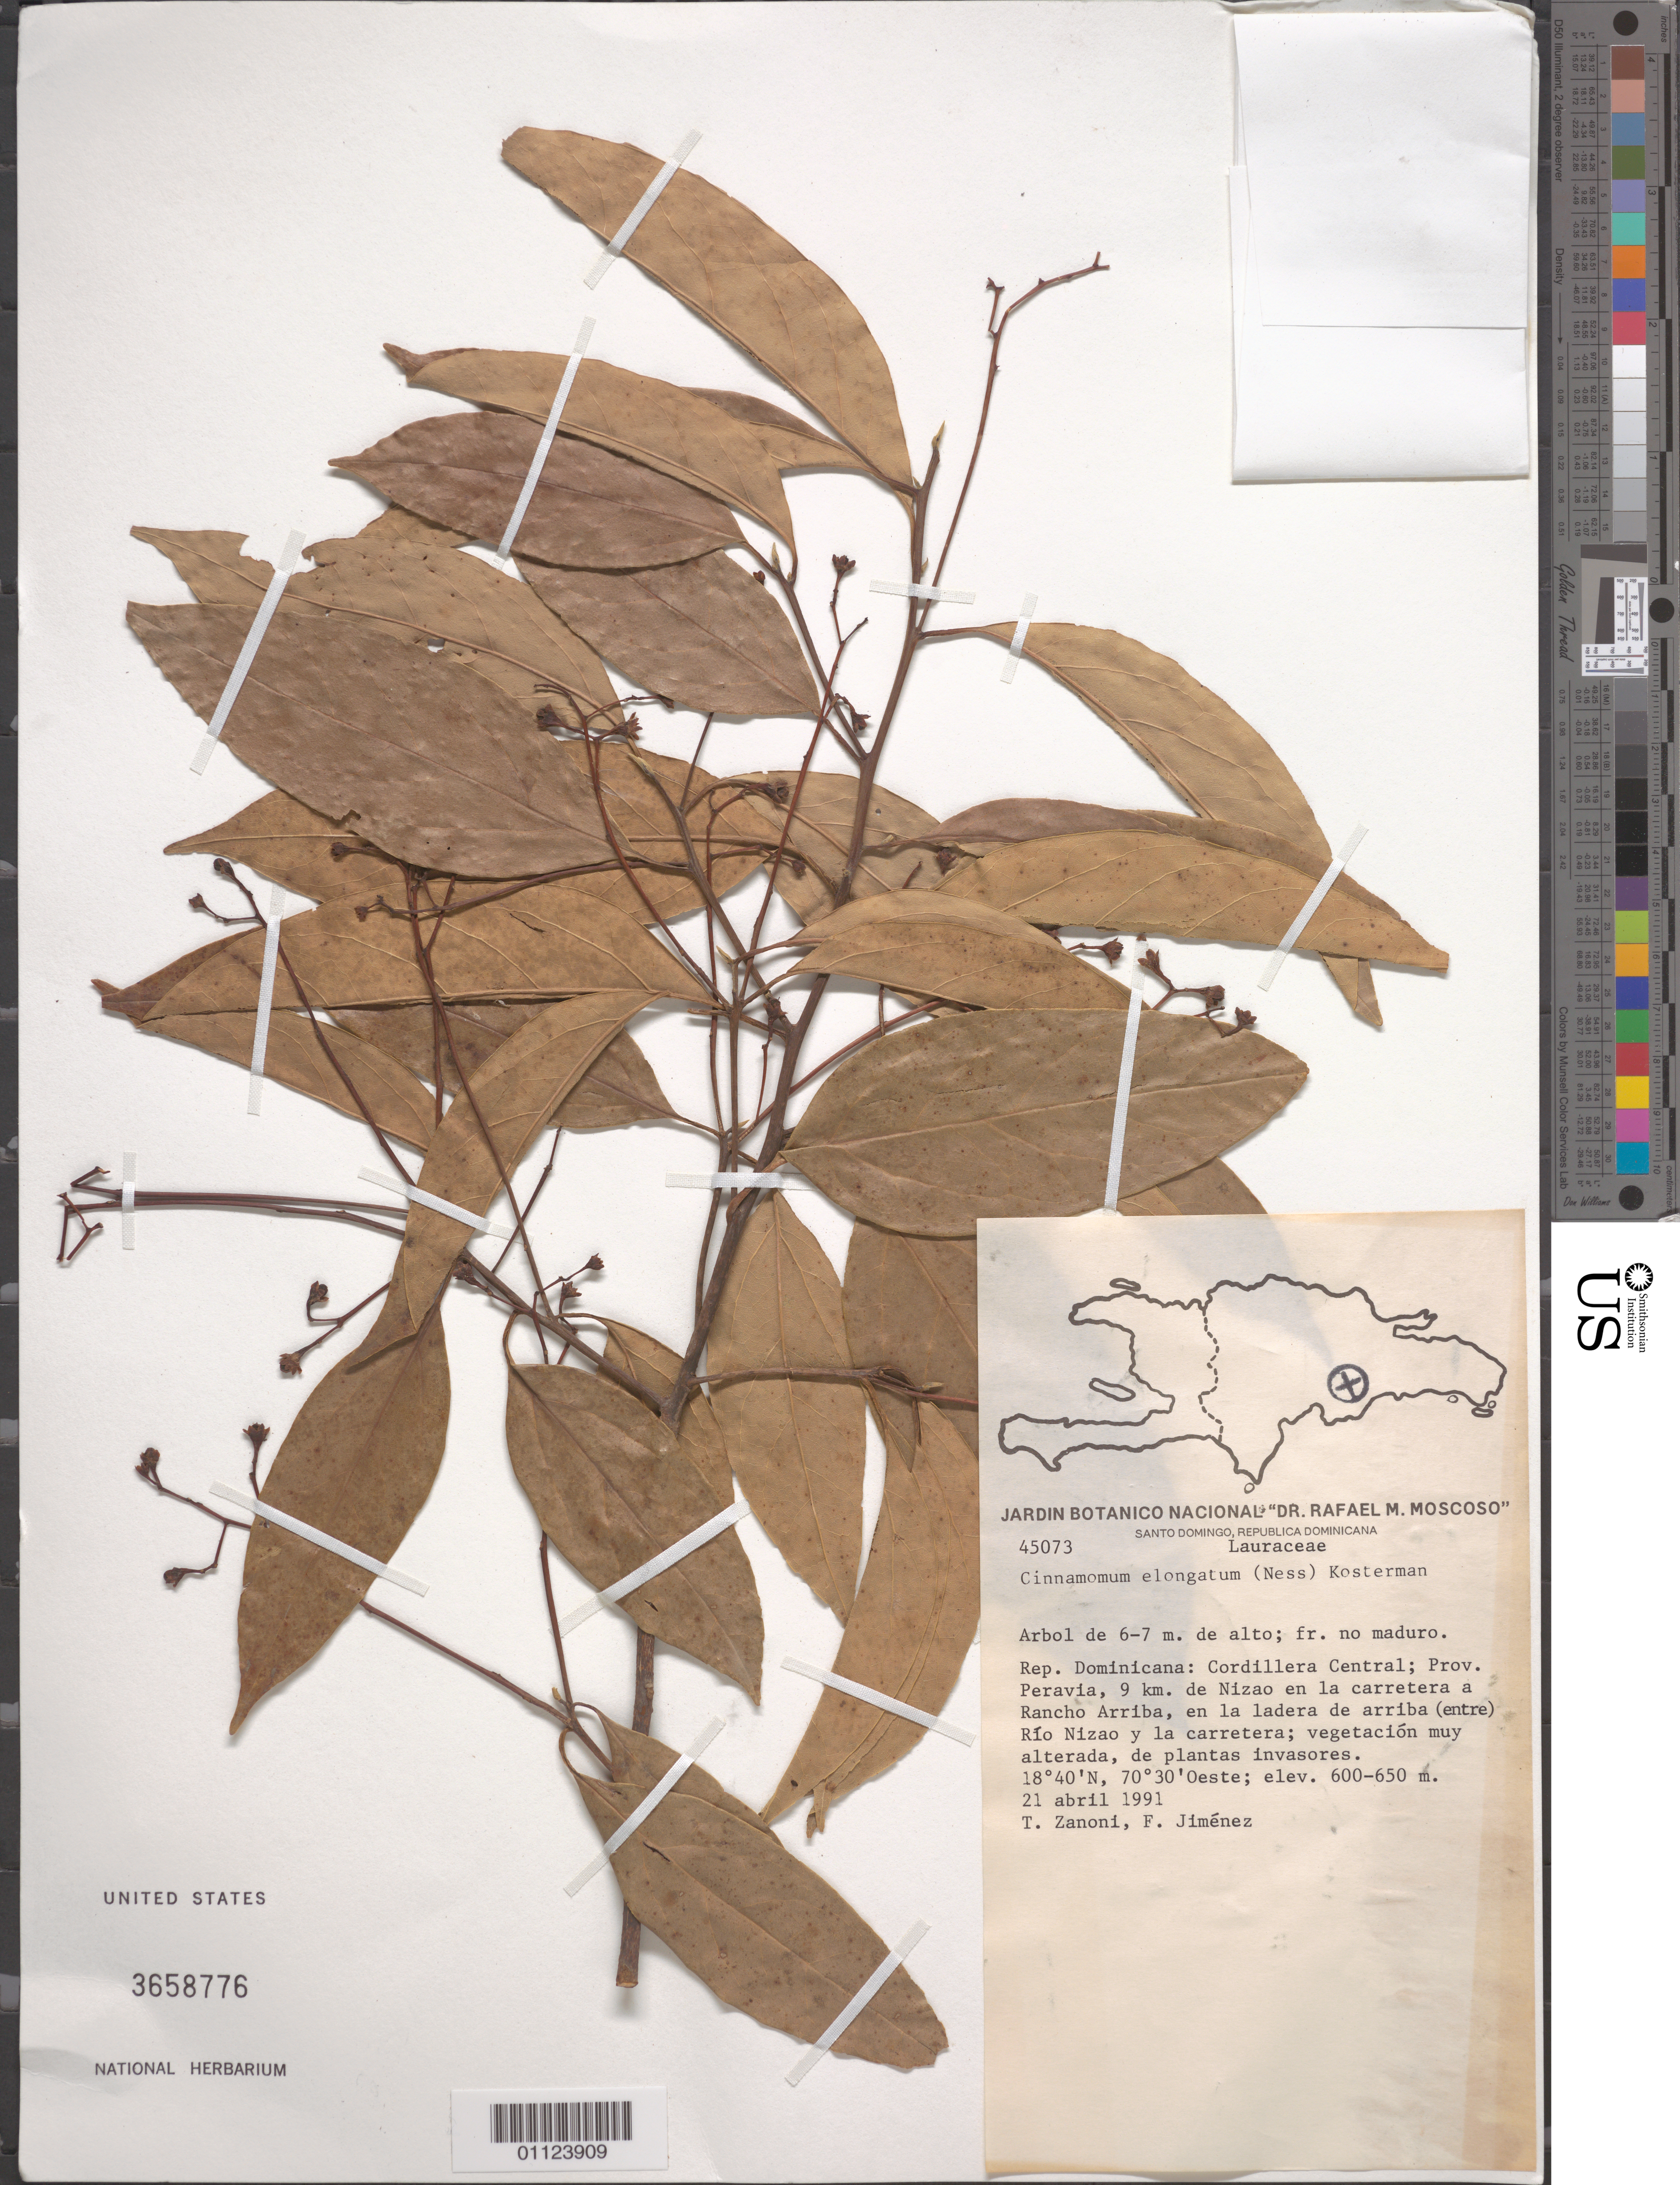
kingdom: Plantae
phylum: Tracheophyta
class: Magnoliopsida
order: Laurales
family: Lauraceae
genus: Cinnamomum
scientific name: Cinnamomum elongatum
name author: (Nees) Kosterm.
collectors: T. A. Zanoni & F. Jiménez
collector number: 45073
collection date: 1991-04-21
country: Dominican Republic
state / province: Peravia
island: Hispaniola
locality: Cordillera Central, 9 km de Nizao enla carretera a Rancho Arriba, en la ladera de arriba (entre) Río Nizao y la carretera.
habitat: Vegetación muy alterada, de plantas invasores.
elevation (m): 600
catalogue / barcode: US 3658776